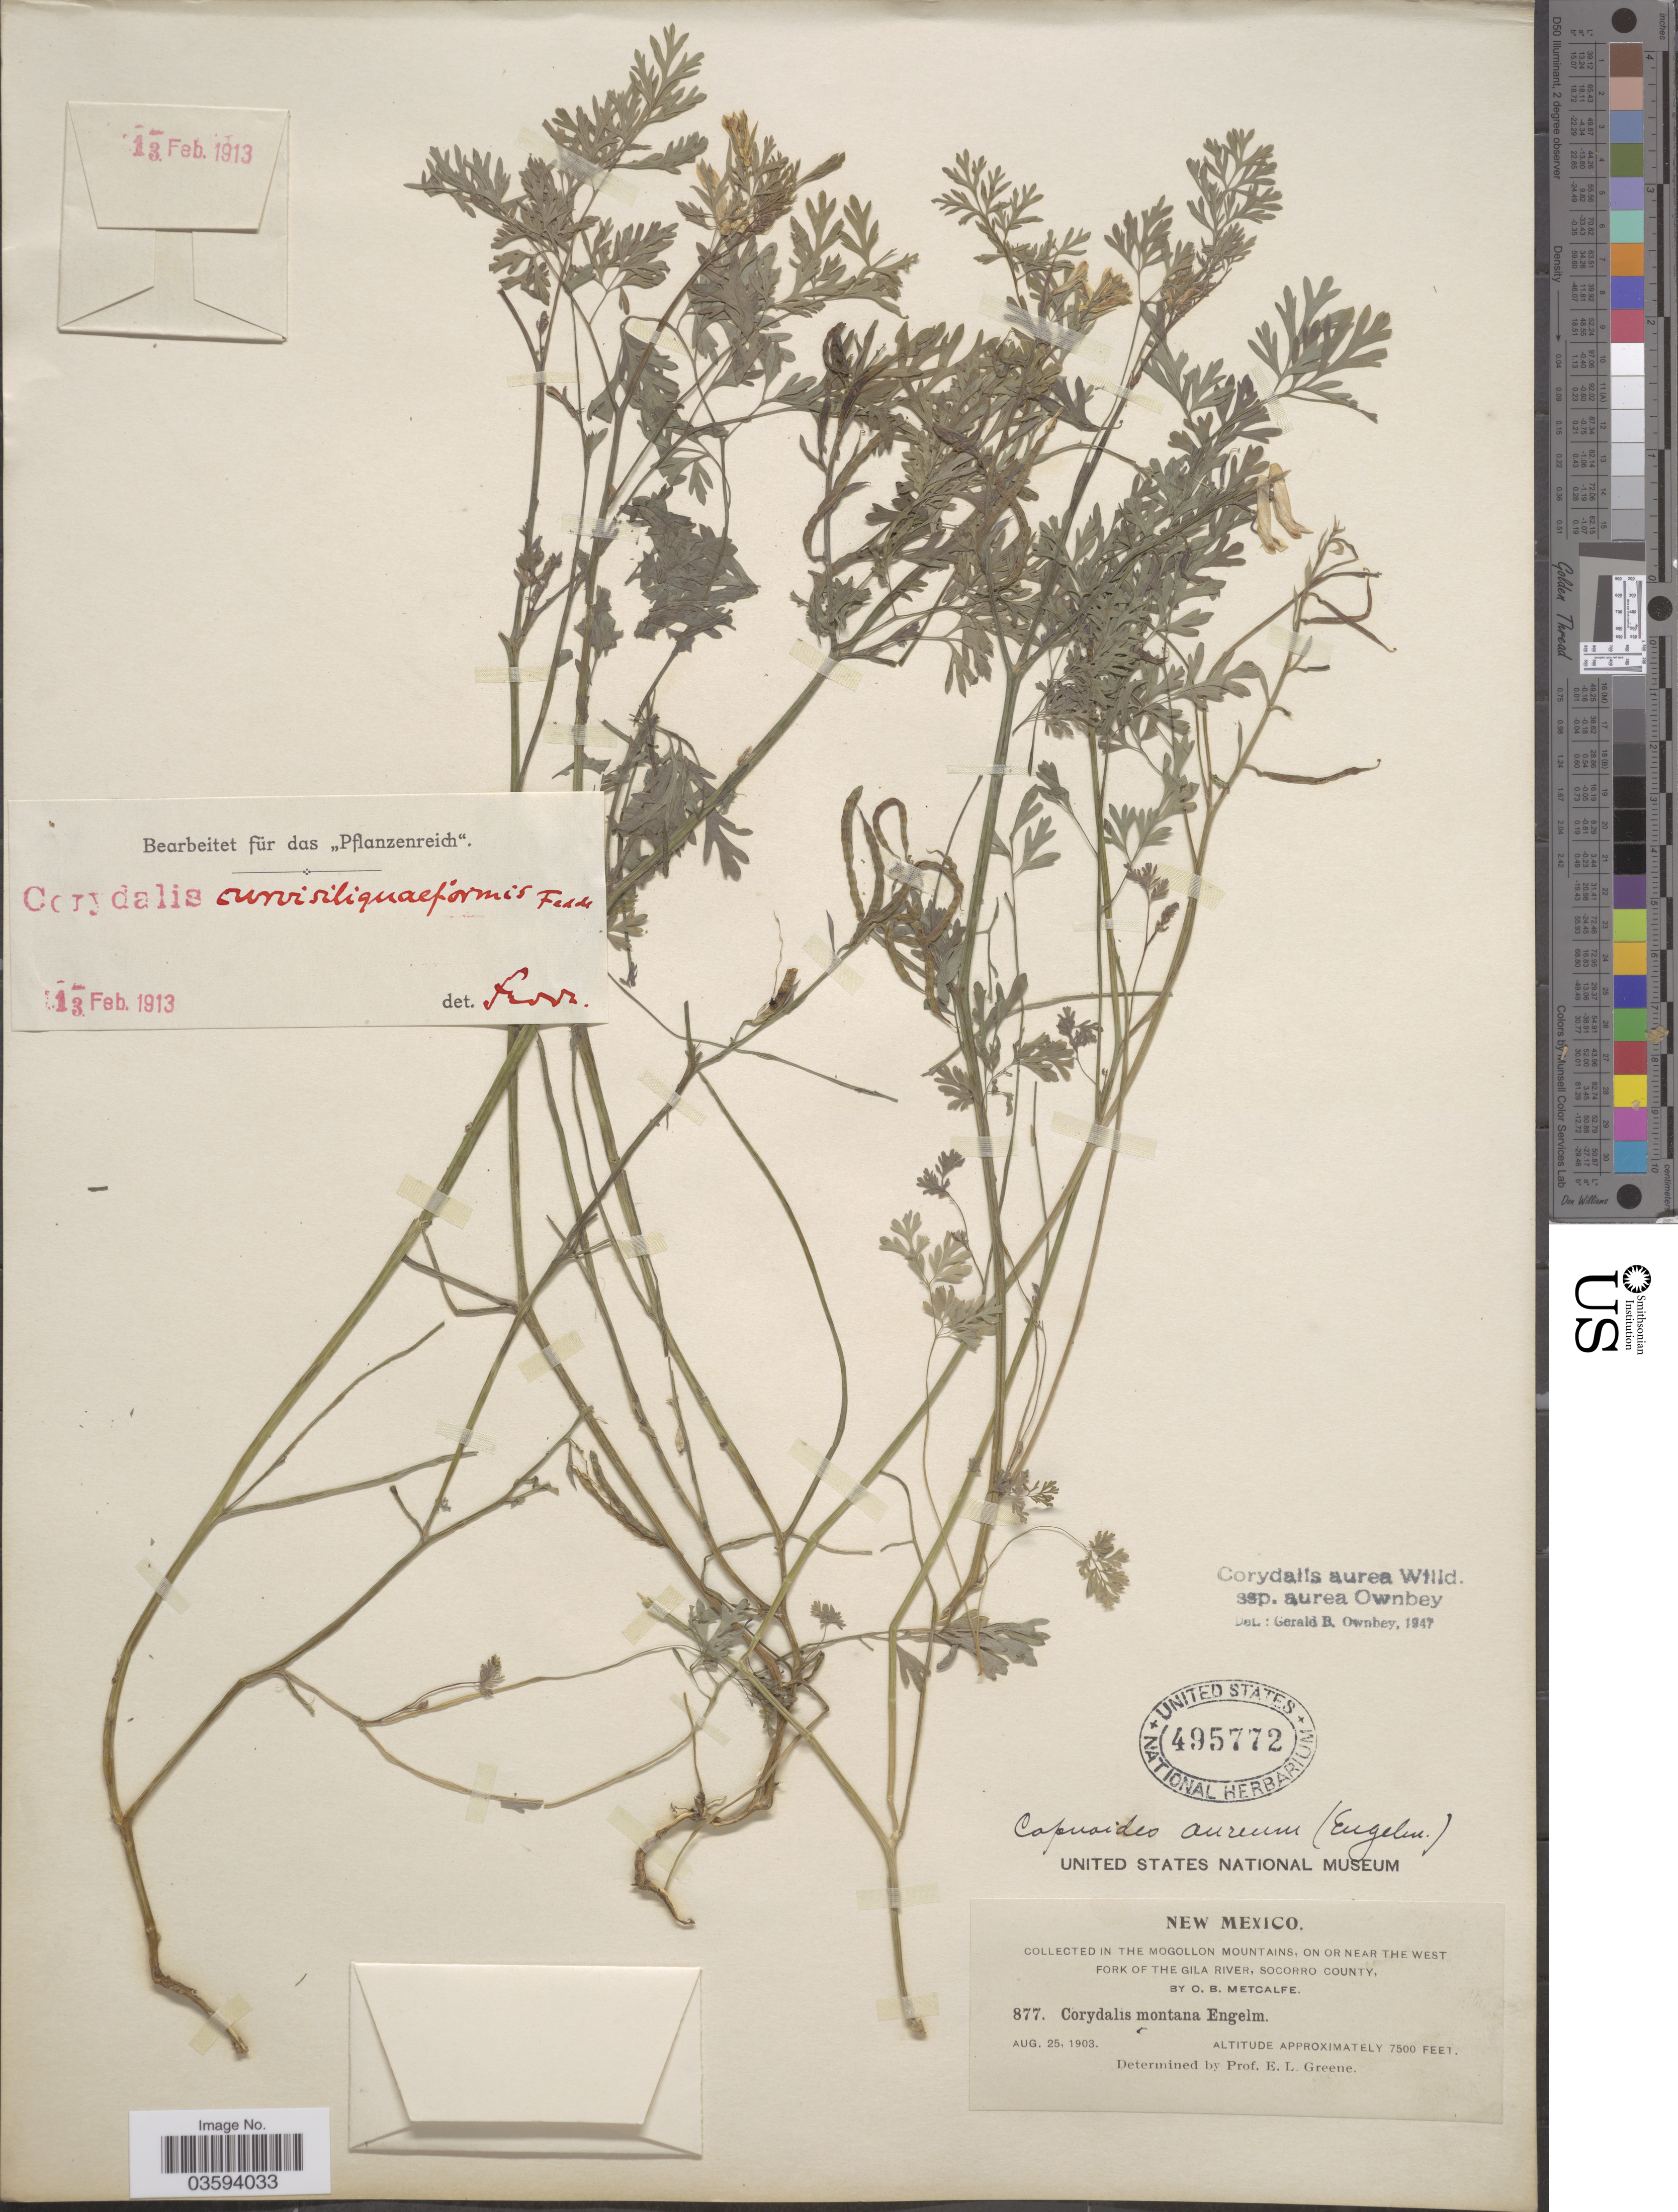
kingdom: Plantae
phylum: Tracheophyta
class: Magnoliopsida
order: Ranunculales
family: Papaveraceae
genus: Corydalis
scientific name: Corydalis aurea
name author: Willd.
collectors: O. B. Metcalfe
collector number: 877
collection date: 1903-08-25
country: United States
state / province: New Mexico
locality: In the Mogollon Mountains, on or near the West Fork of the Gila River, Socorro County.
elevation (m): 2286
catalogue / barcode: US 495772